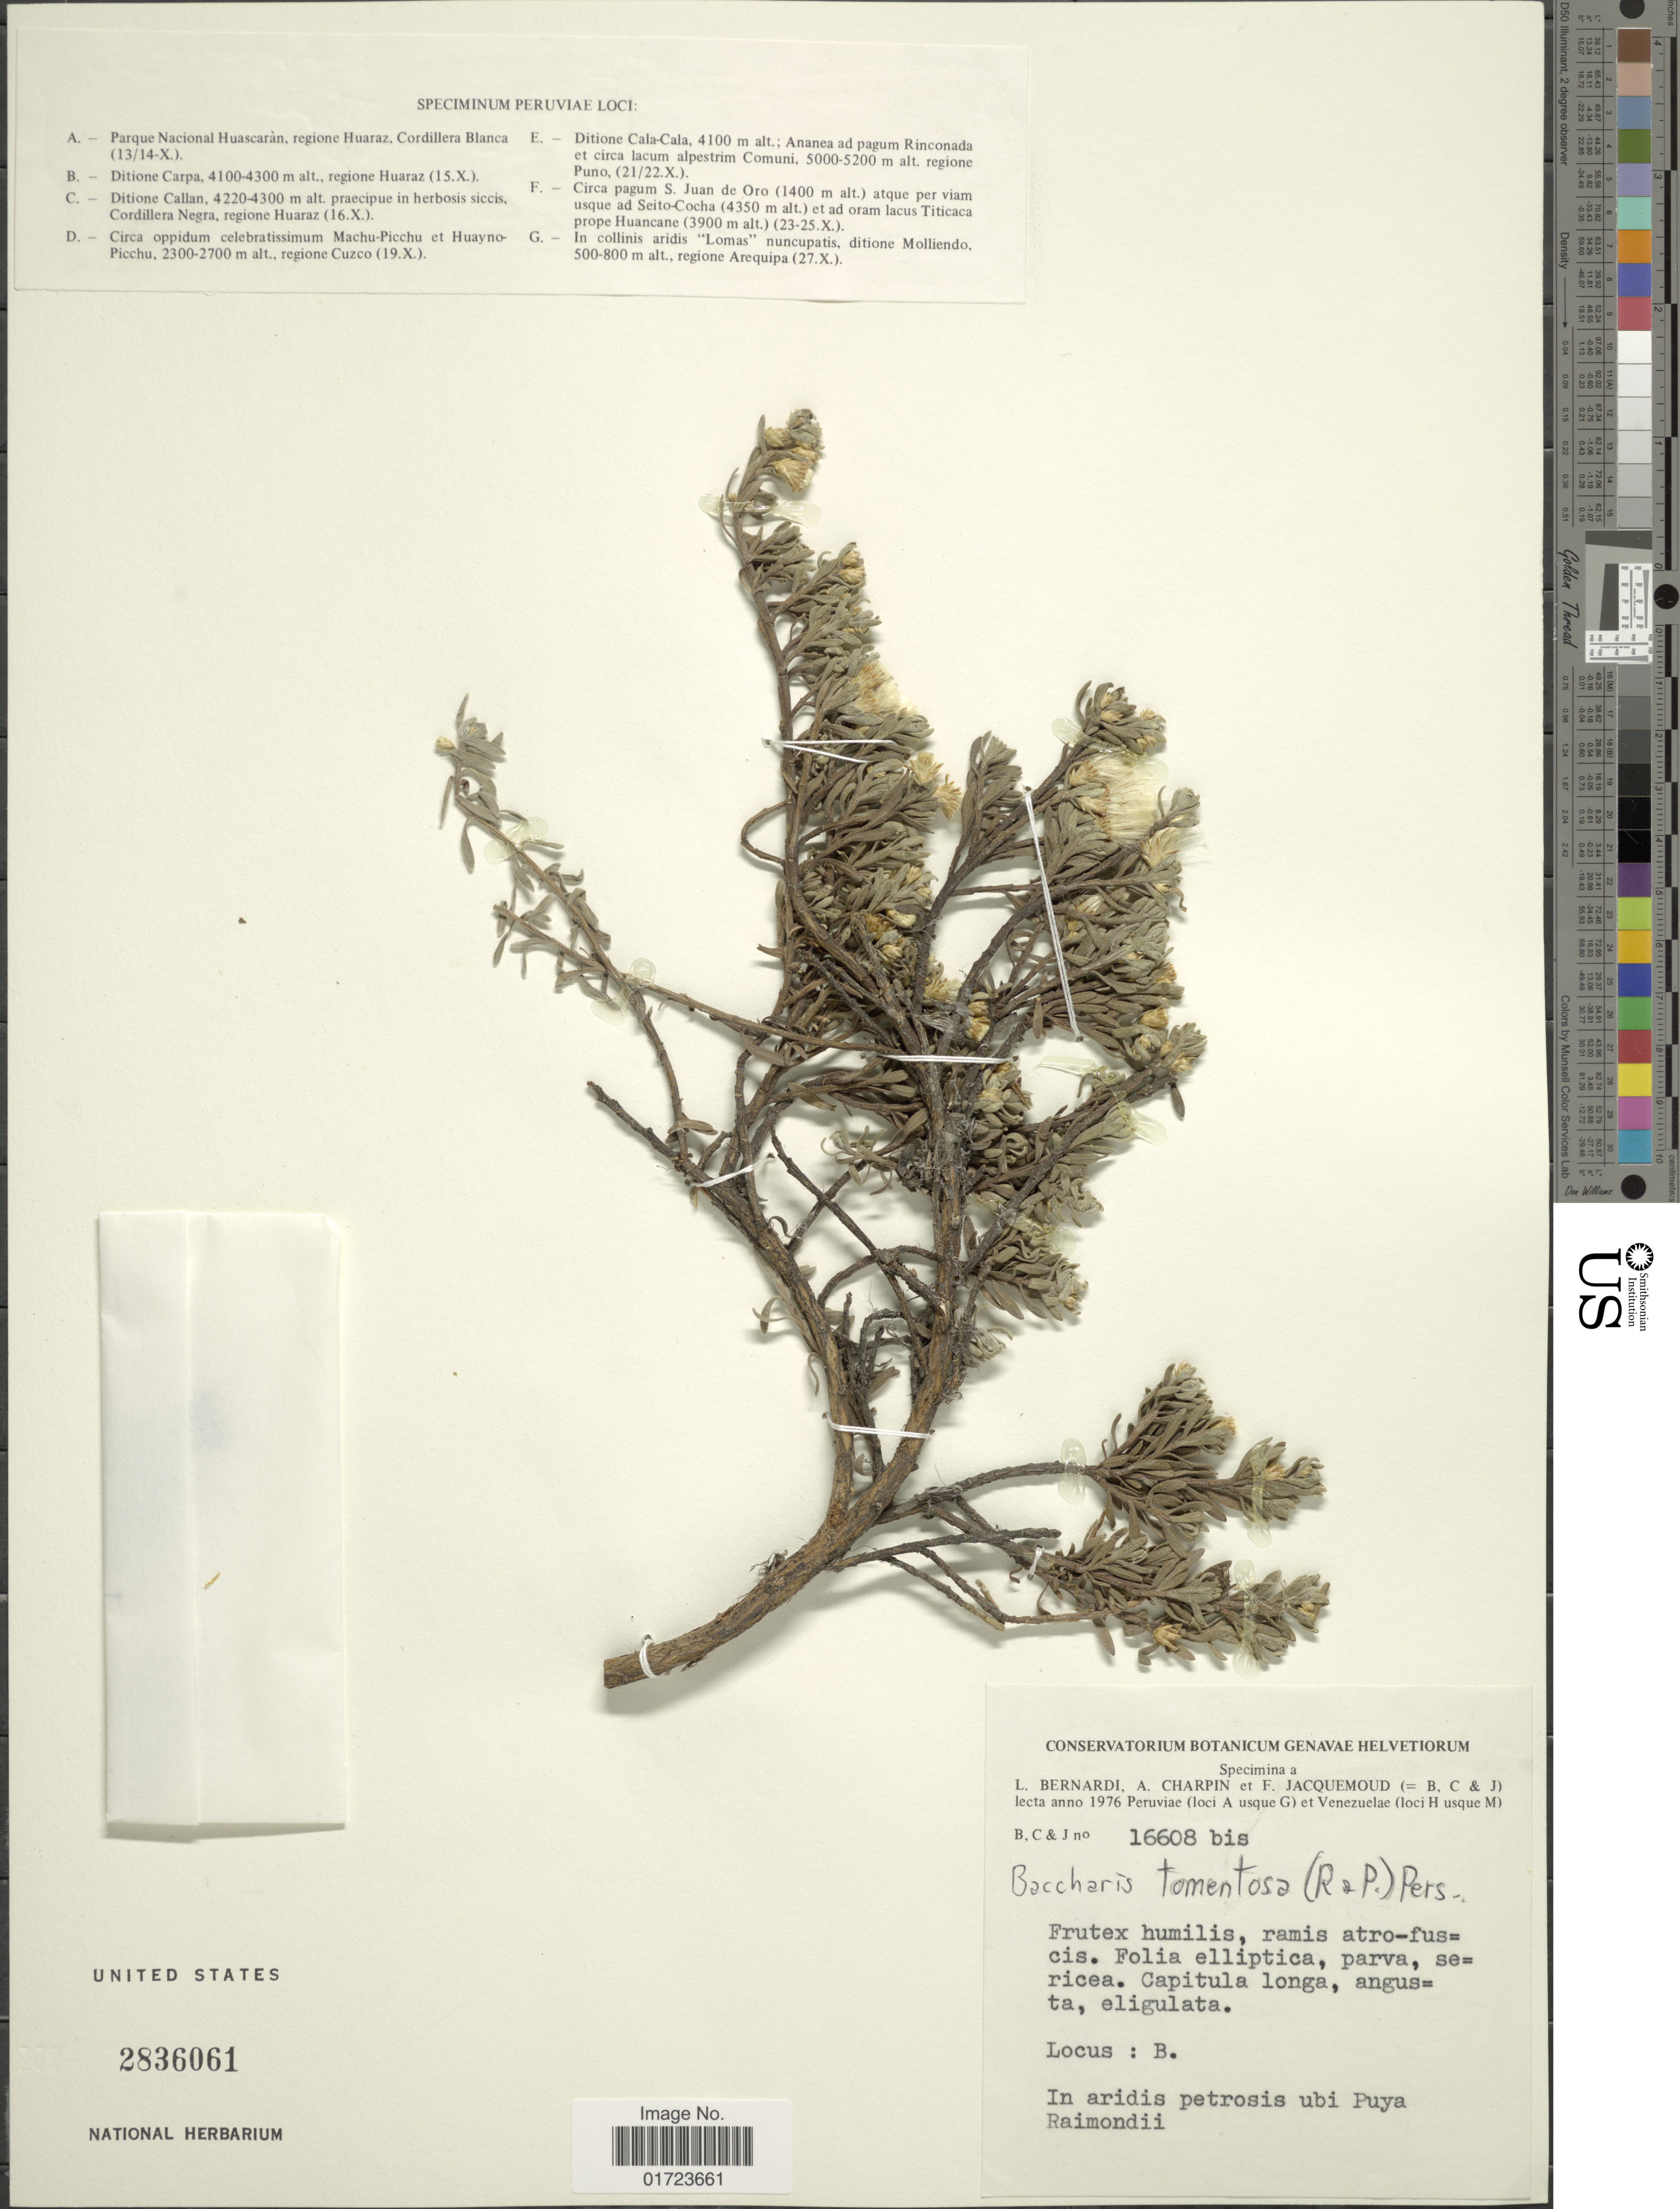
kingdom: Plantae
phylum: Tracheophyta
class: Magnoliopsida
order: Asterales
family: Asteraceae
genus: Baccharis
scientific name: Baccharis tomentosa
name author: (Ruiz & Pav.) Pers.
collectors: L. Bernardi, A. Charpin & F. Jacquemoud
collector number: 16608bis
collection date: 1976-10-15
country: Peru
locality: Ditione Carpa, Regione Huaraz.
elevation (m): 4100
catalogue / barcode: US 2836061